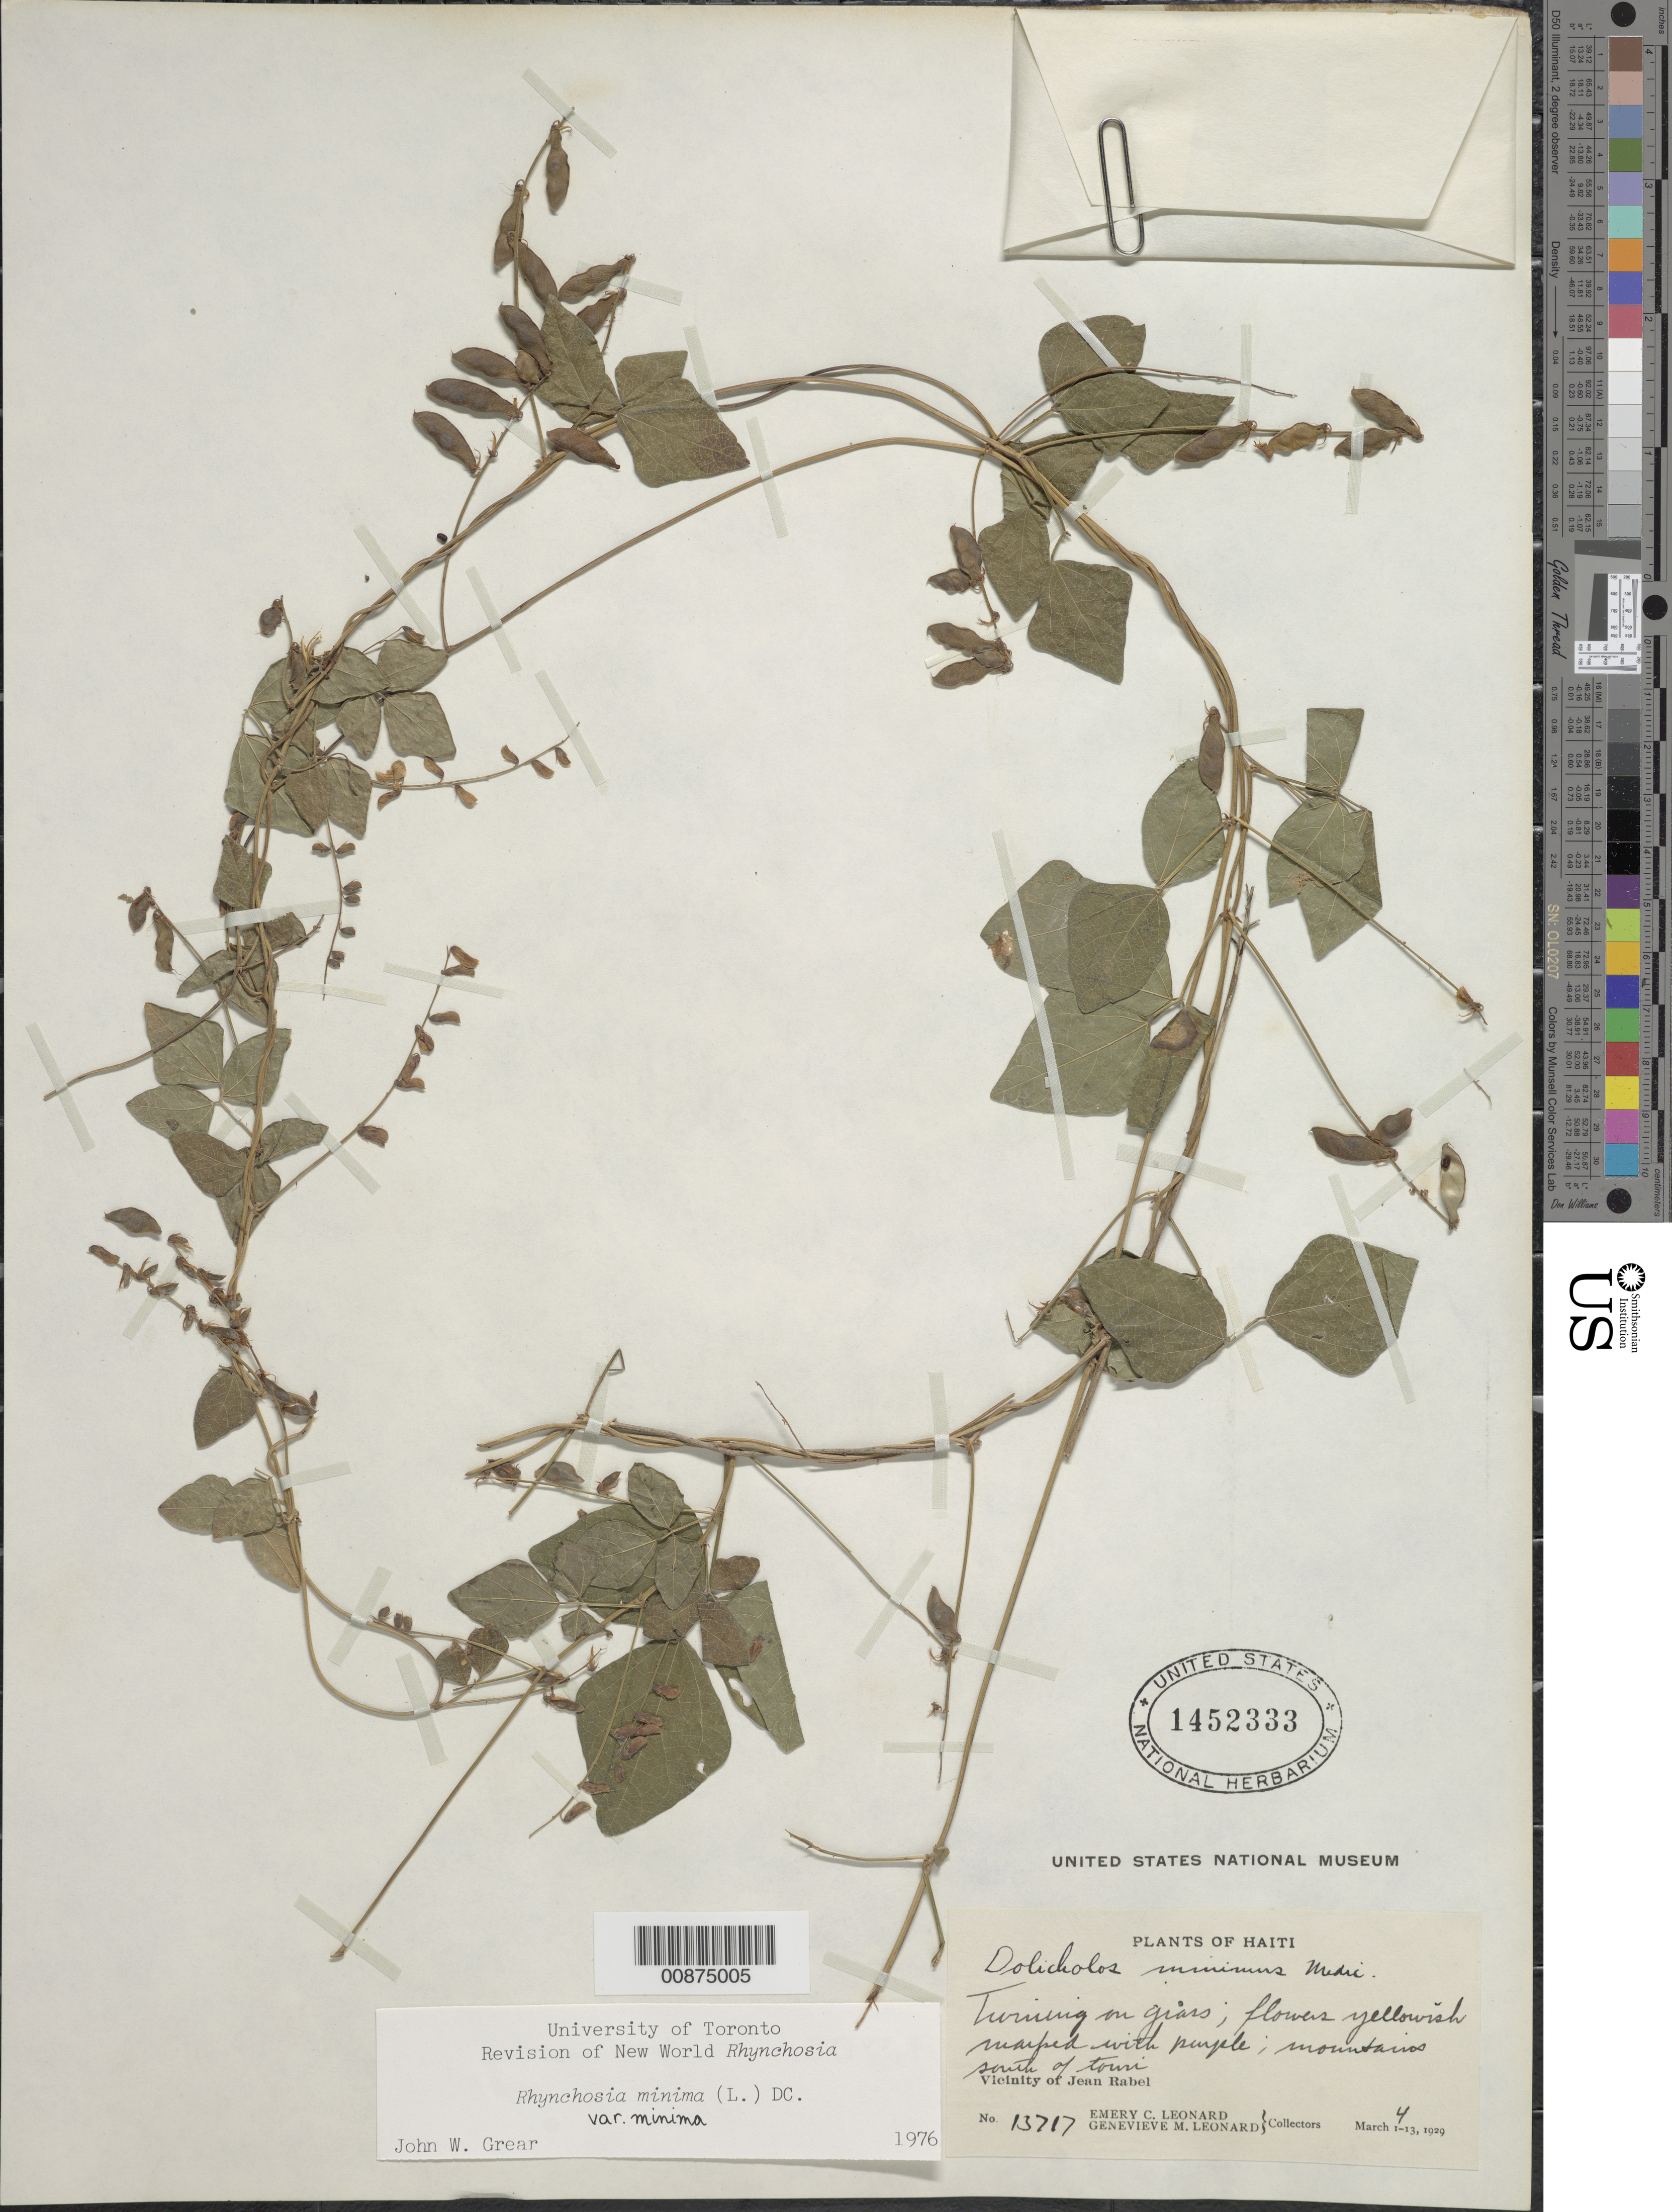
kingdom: Plantae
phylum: Tracheophyta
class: Magnoliopsida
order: Fabales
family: Fabaceae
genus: Rhynchosia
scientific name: Rhynchosia minima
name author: (L.) DC.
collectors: E. C. Leonard & G. M. Leonard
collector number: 13717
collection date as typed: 04 Mar 1929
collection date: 1929-03-04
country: Haiti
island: Hispaniola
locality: Vicinity of Jean Rabel. Mountains south of town.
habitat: Twining on grass. Mountain.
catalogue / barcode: US 1452333